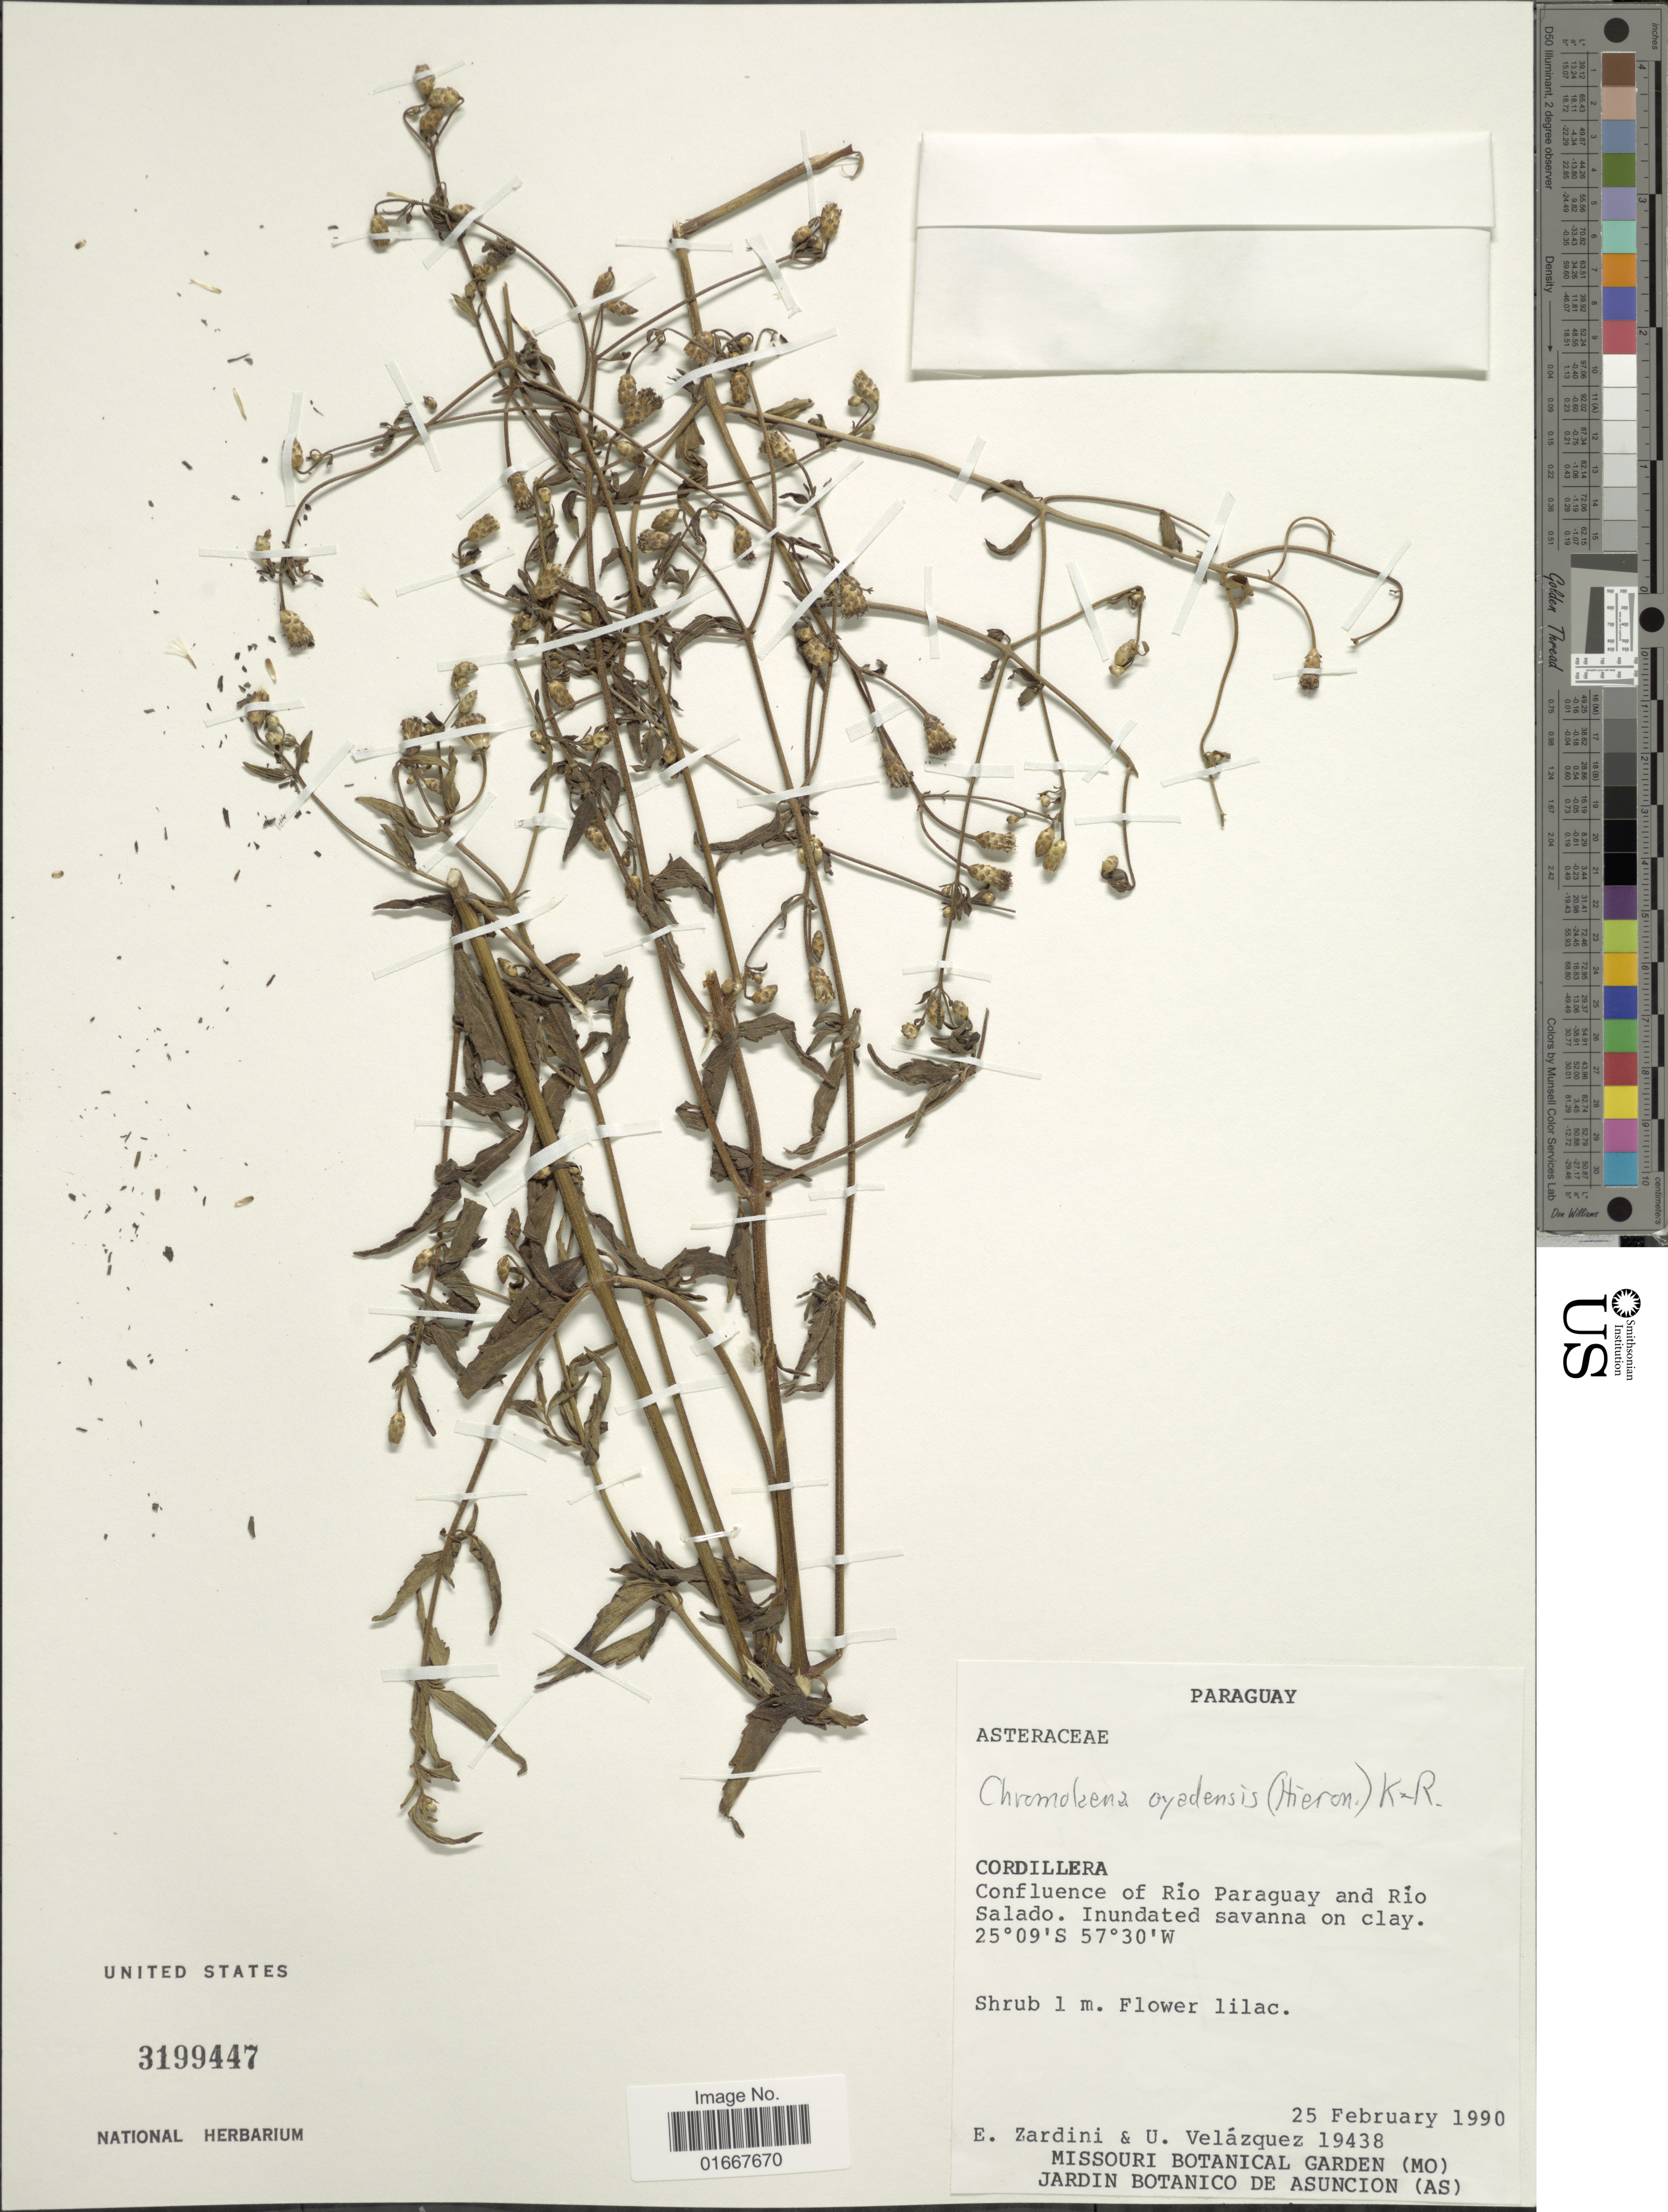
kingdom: Plantae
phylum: Tracheophyta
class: Magnoliopsida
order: Asterales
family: Asteraceae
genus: Chromolaena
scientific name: Chromolaena oyadensis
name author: (Hieron.) R.M. King & H. Rob.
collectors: E. M. Zardini & U. Velázquez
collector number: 19438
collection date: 1990-02-25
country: Paraguay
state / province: Cordillera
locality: Confluence of Río Paraguay and Río Salado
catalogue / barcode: US 3199447